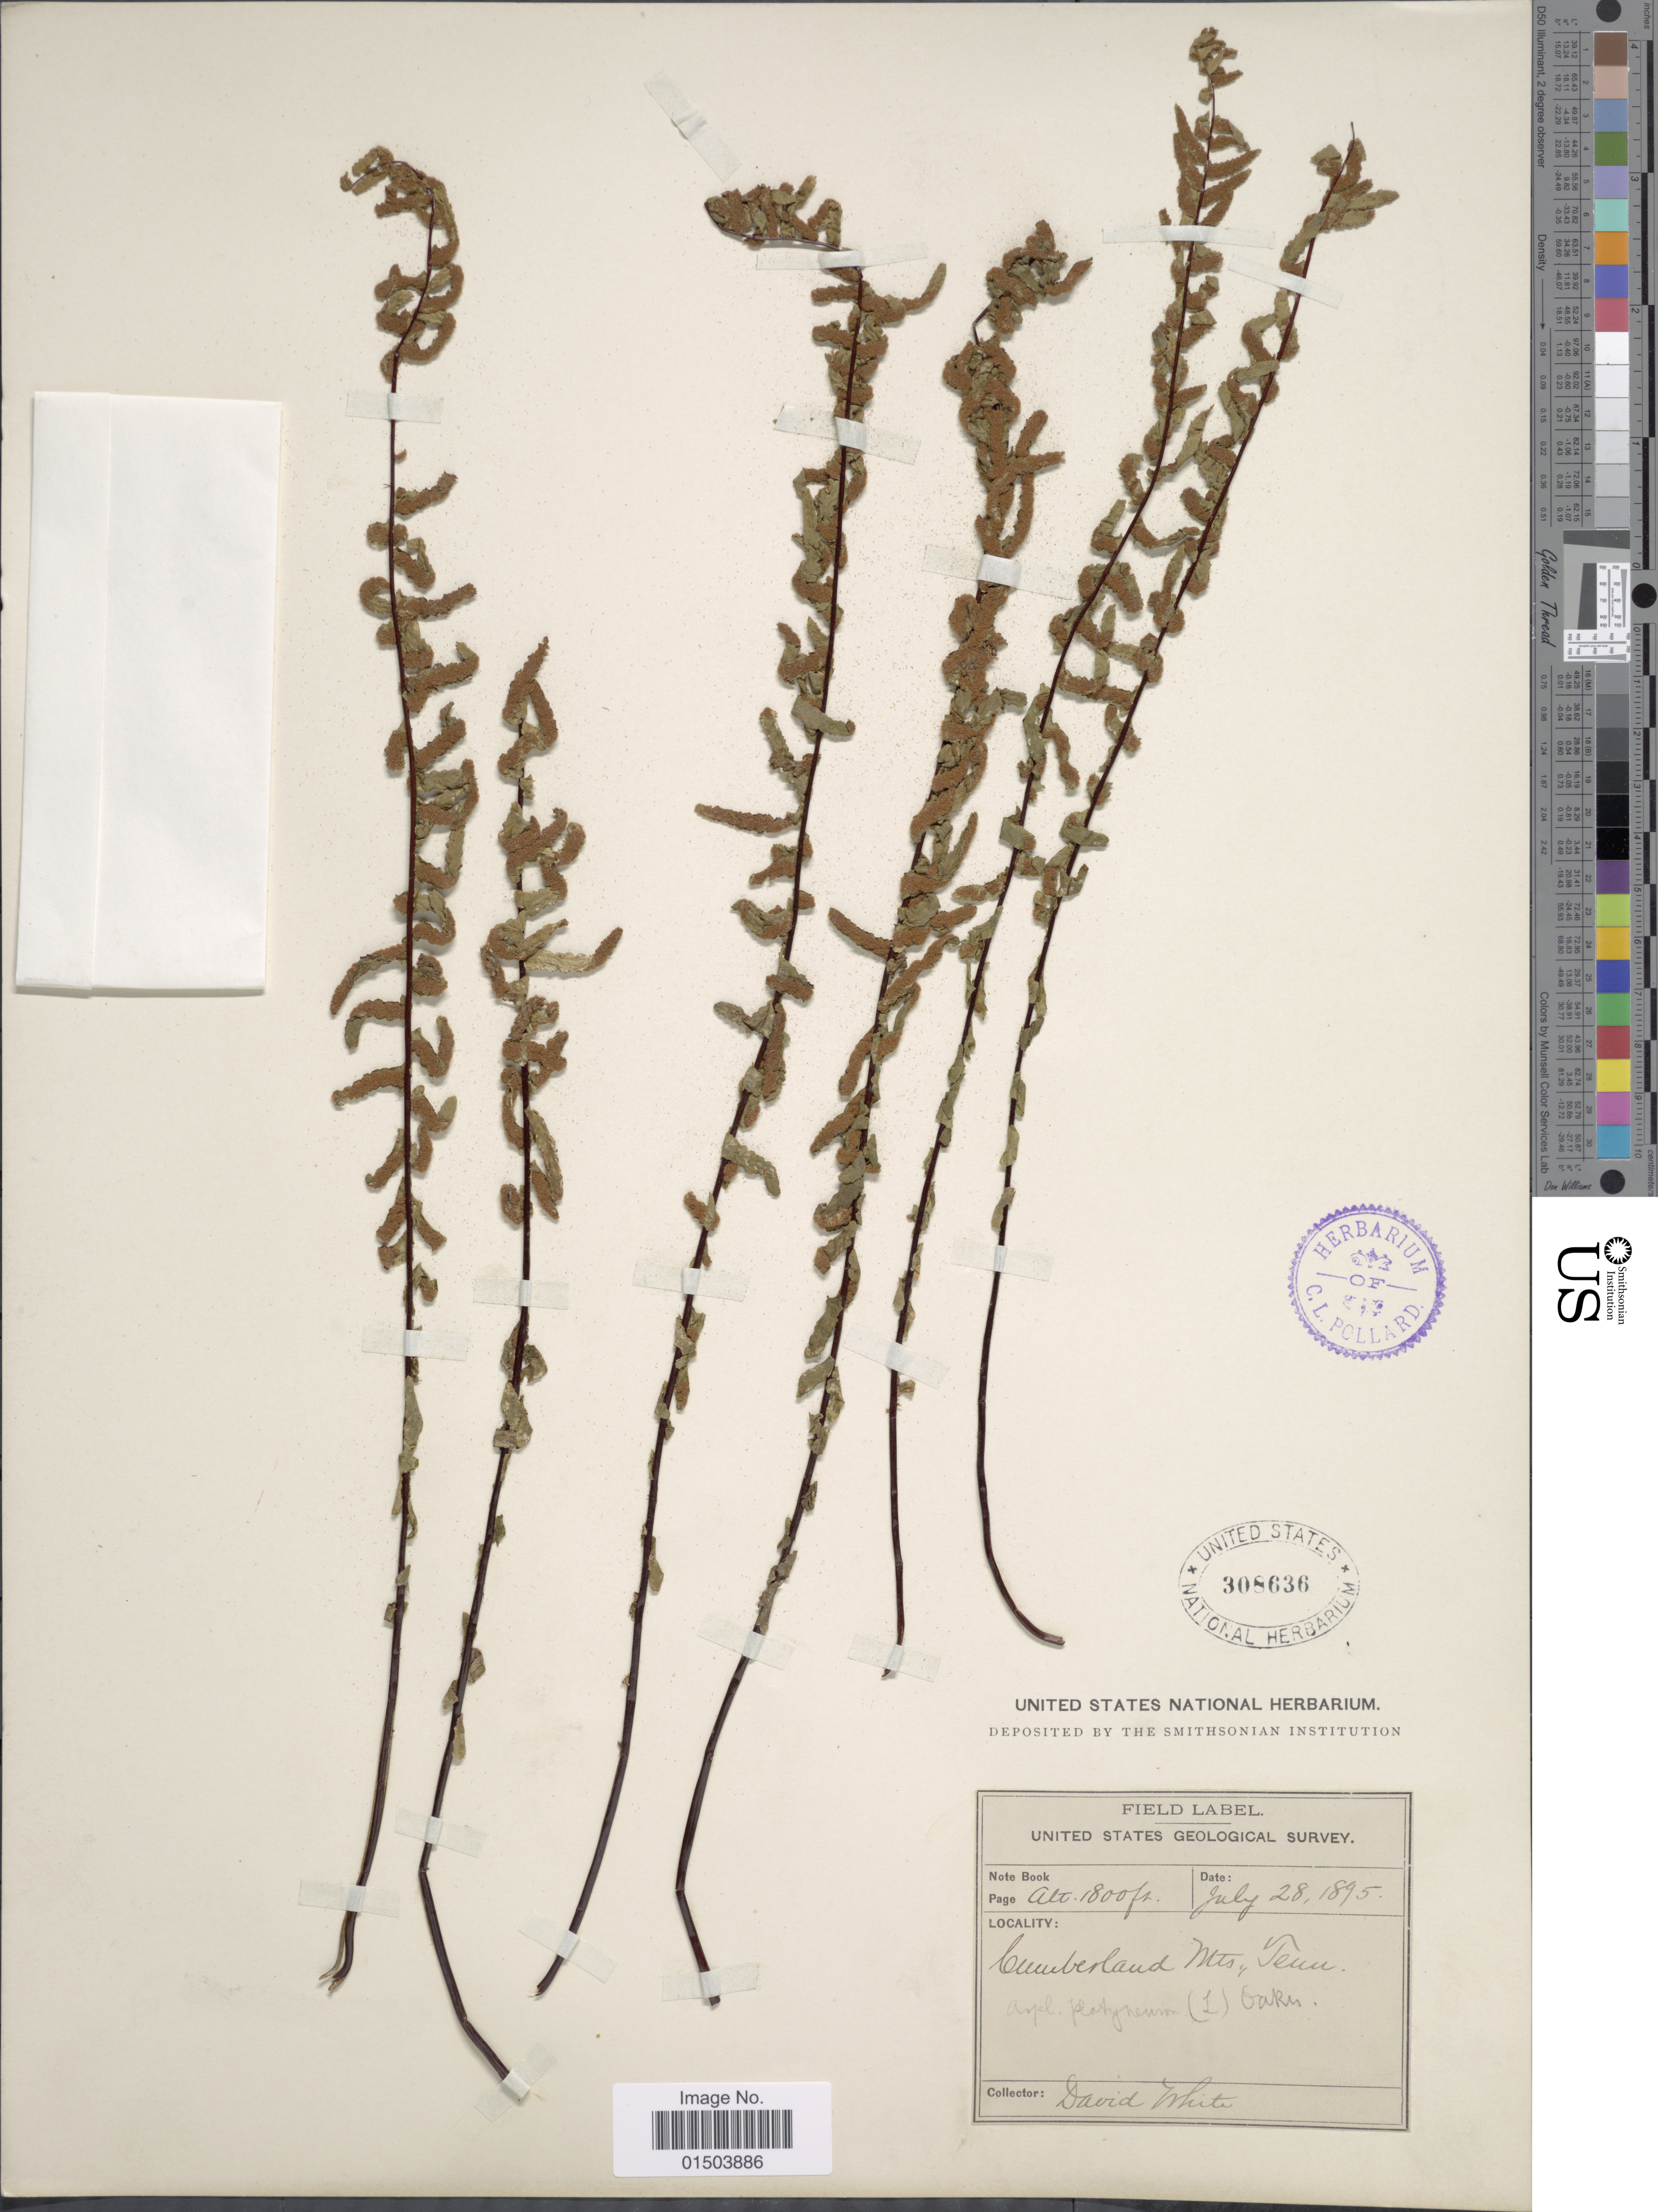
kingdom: Plantae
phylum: Tracheophyta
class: Polypodiopsida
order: Polypodiales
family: Aspleniaceae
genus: Asplenium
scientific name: Asplenium platyneuron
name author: (L.) Britton, Stearns & Poggenb.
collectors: D. White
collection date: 1895-07-28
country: United States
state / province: Tennessee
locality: Cumberland Mts.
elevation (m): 549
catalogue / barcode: US 308636